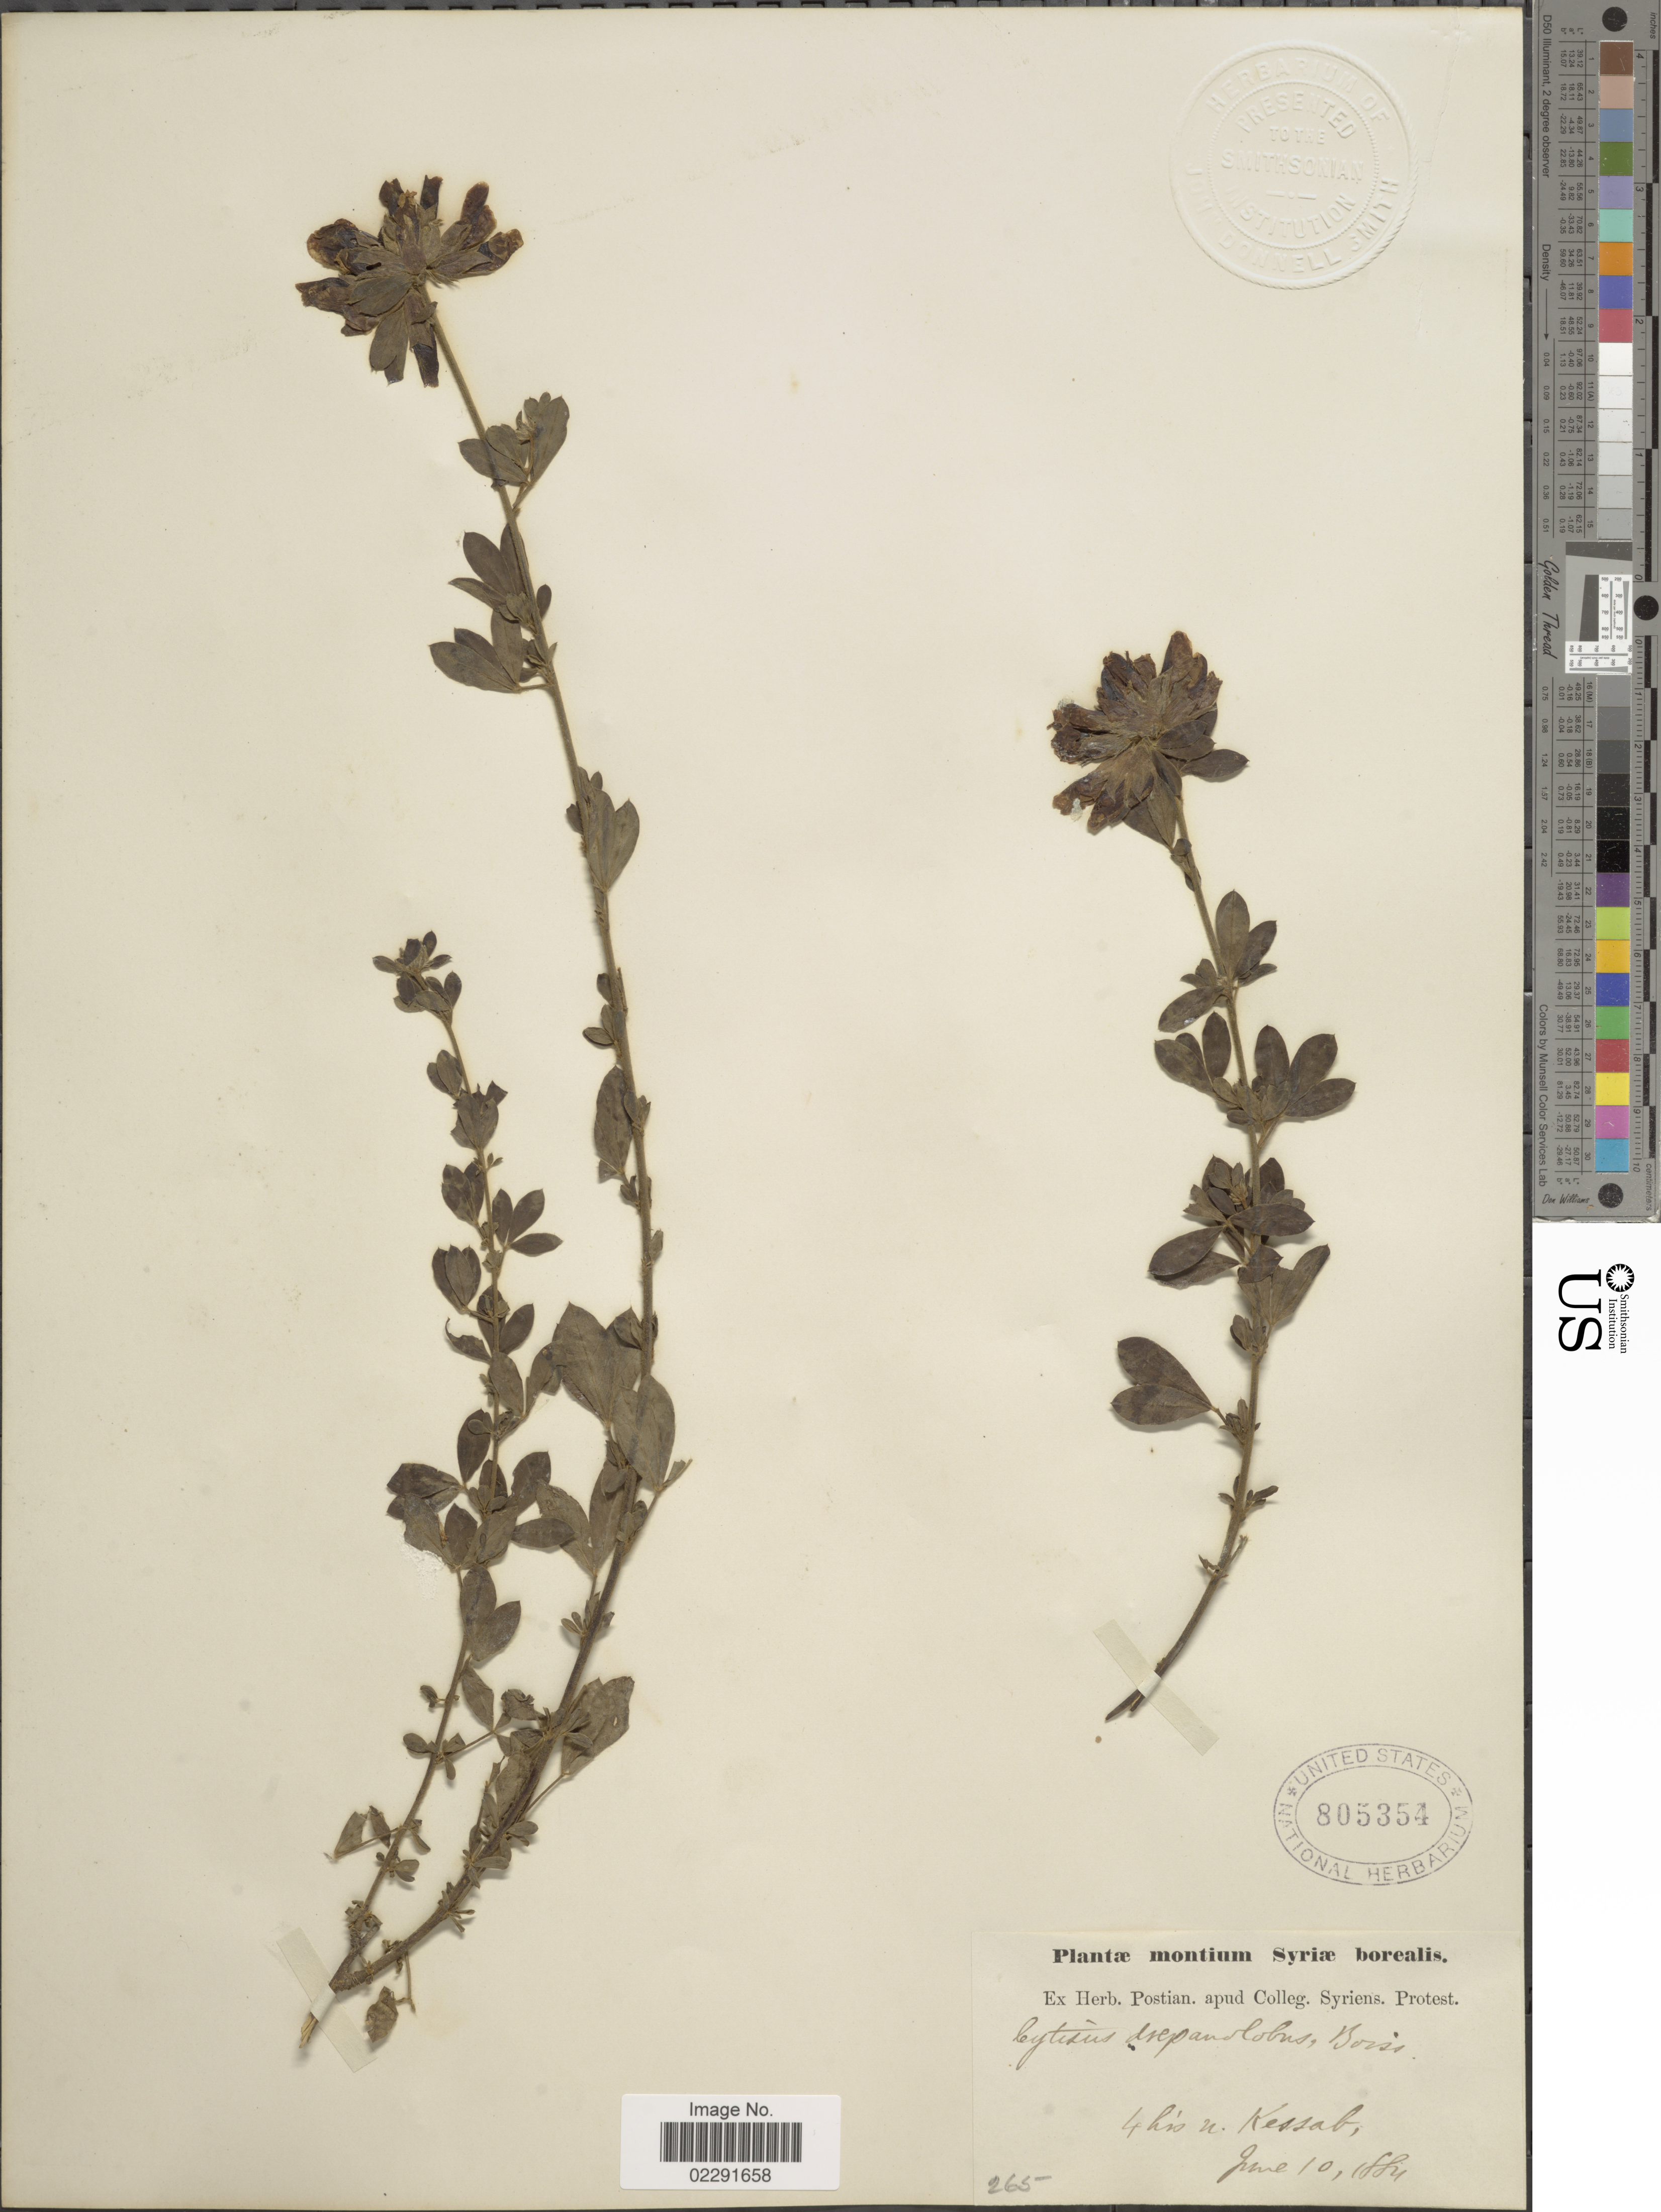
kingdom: Plantae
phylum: Tracheophyta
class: Magnoliopsida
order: Fabales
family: Fabaceae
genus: Cytisus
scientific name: Cytisus drepanolobus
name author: Boiss.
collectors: ex herb. Postian. apud Colleg. Syriens. Protest. USE "Fannie P. A. Shepard" (10308853) AS PRIMARY COLLECTOR INSTEAD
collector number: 265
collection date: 1884-06-10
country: Syria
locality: Syriae borealis, 4hio n. Kessab. [interpreted]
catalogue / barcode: US 805354